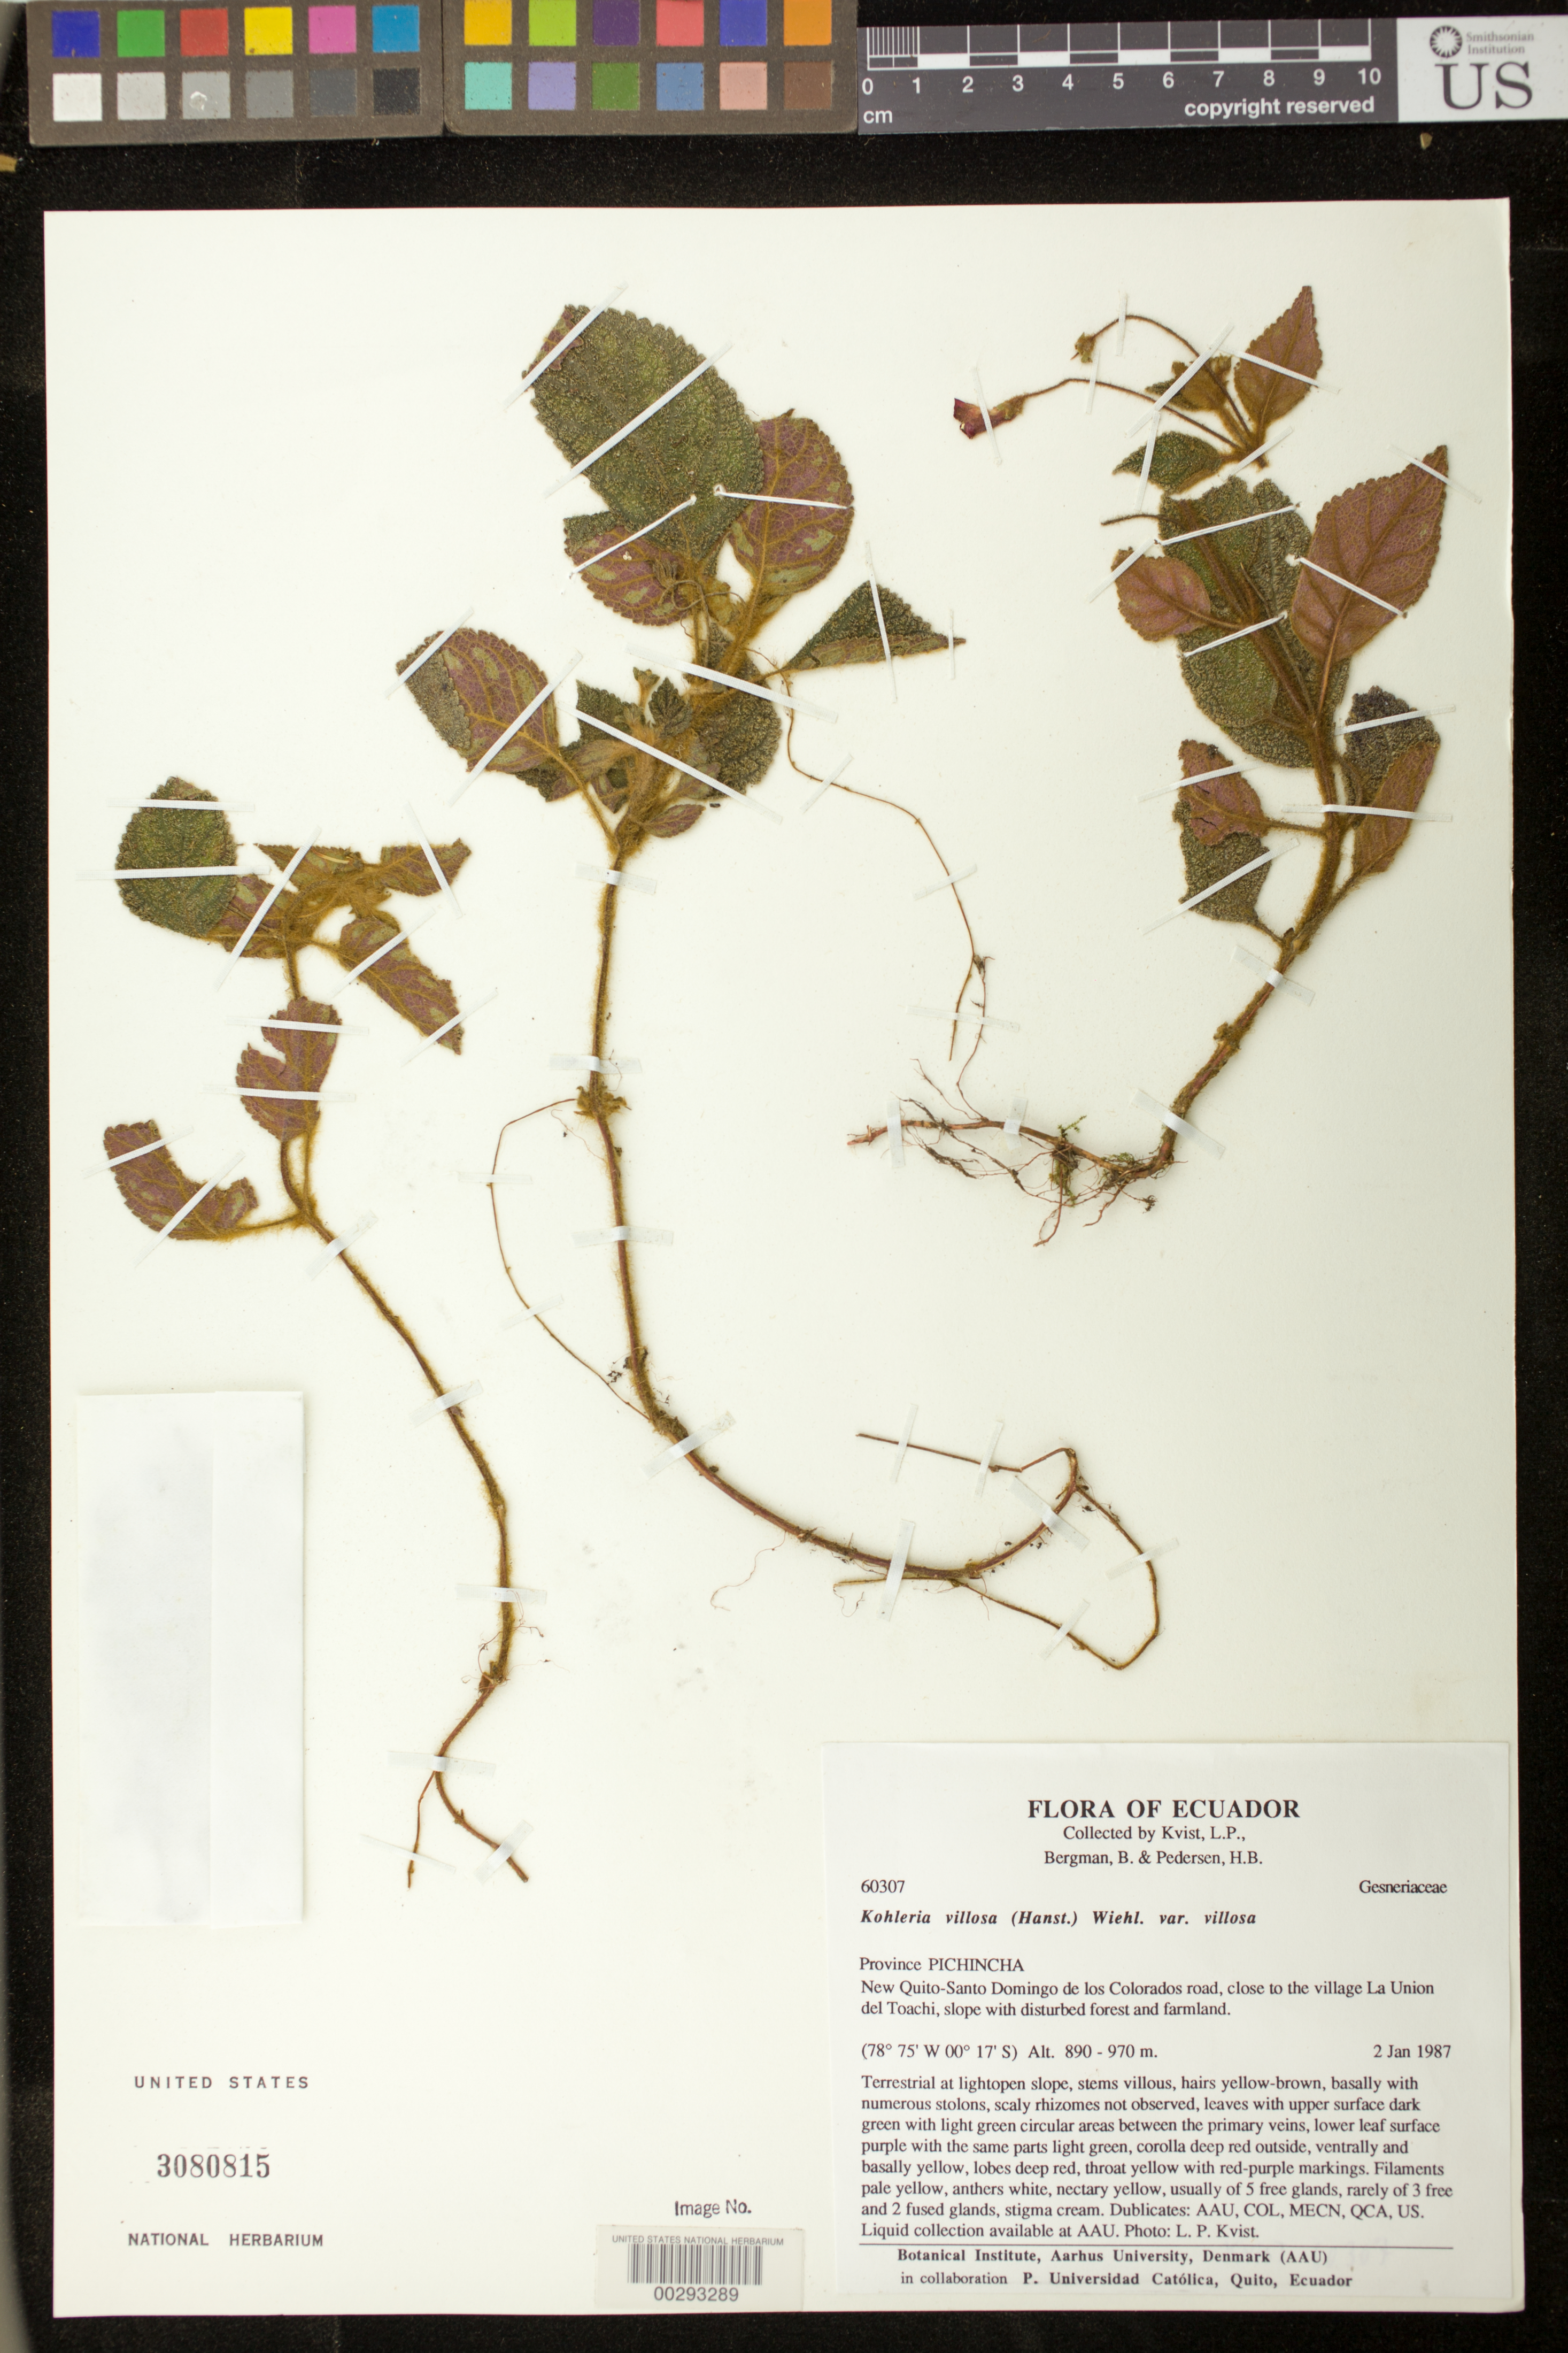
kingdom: Plantae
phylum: Tracheophyta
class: Magnoliopsida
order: Lamiales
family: Gesneriaceae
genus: Kohleria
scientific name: Kohleria villosa var. villosa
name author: (Fritsch) Wiehler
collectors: L. P. Kvist, B. Bergman & H. B. Pedersen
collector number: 60307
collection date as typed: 02 Jan 1987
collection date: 1987-01-02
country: Ecuador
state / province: Pichincha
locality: New Quito-Santo Domingo de los Colorados road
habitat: At light open slope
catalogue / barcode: US 3080815